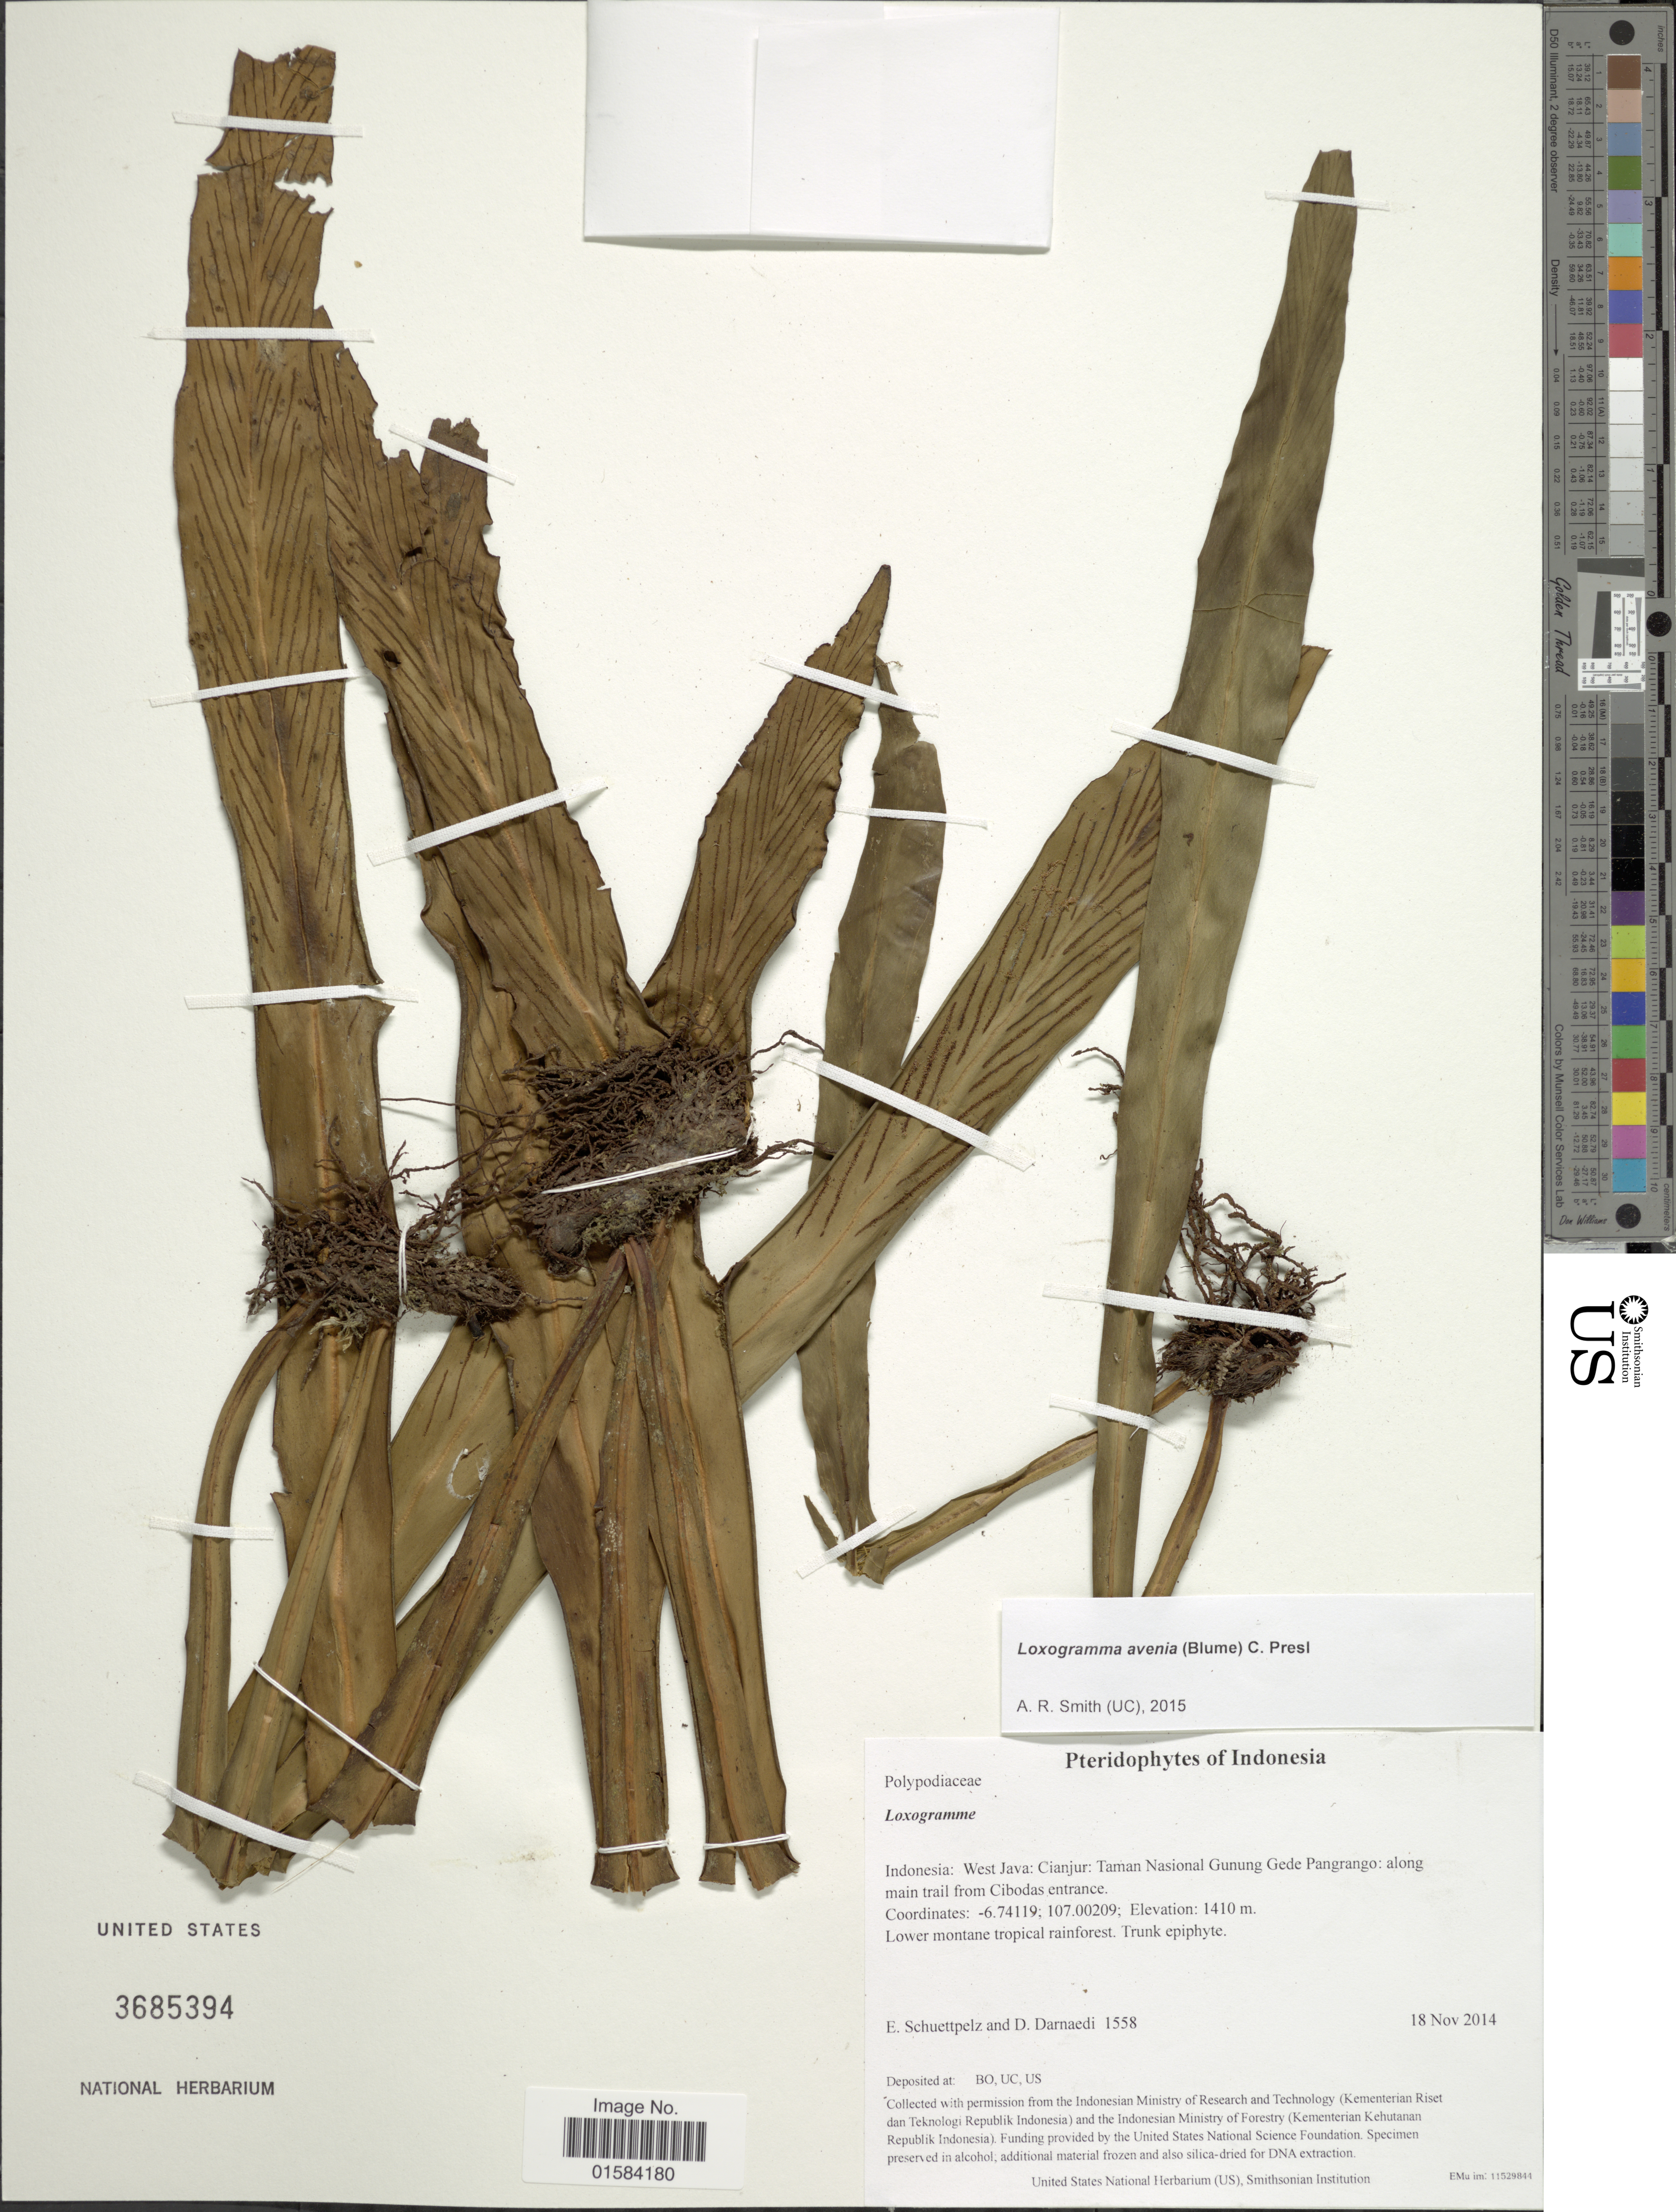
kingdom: Plantae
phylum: Tracheophyta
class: Polypodiopsida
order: Polypodiales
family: Polypodiaceae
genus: Loxogramme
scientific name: Loxogramme sp.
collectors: E. Schuettpelz & D. Darnaedi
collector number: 1558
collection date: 2014-11-18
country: Indonesia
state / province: Java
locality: West Java: Cianjur: Taman Nasional Gunung Gede Pangrango: along main trail from Cibodas entrance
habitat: Lower montane tropical rainforest.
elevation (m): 1410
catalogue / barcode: US 3685394